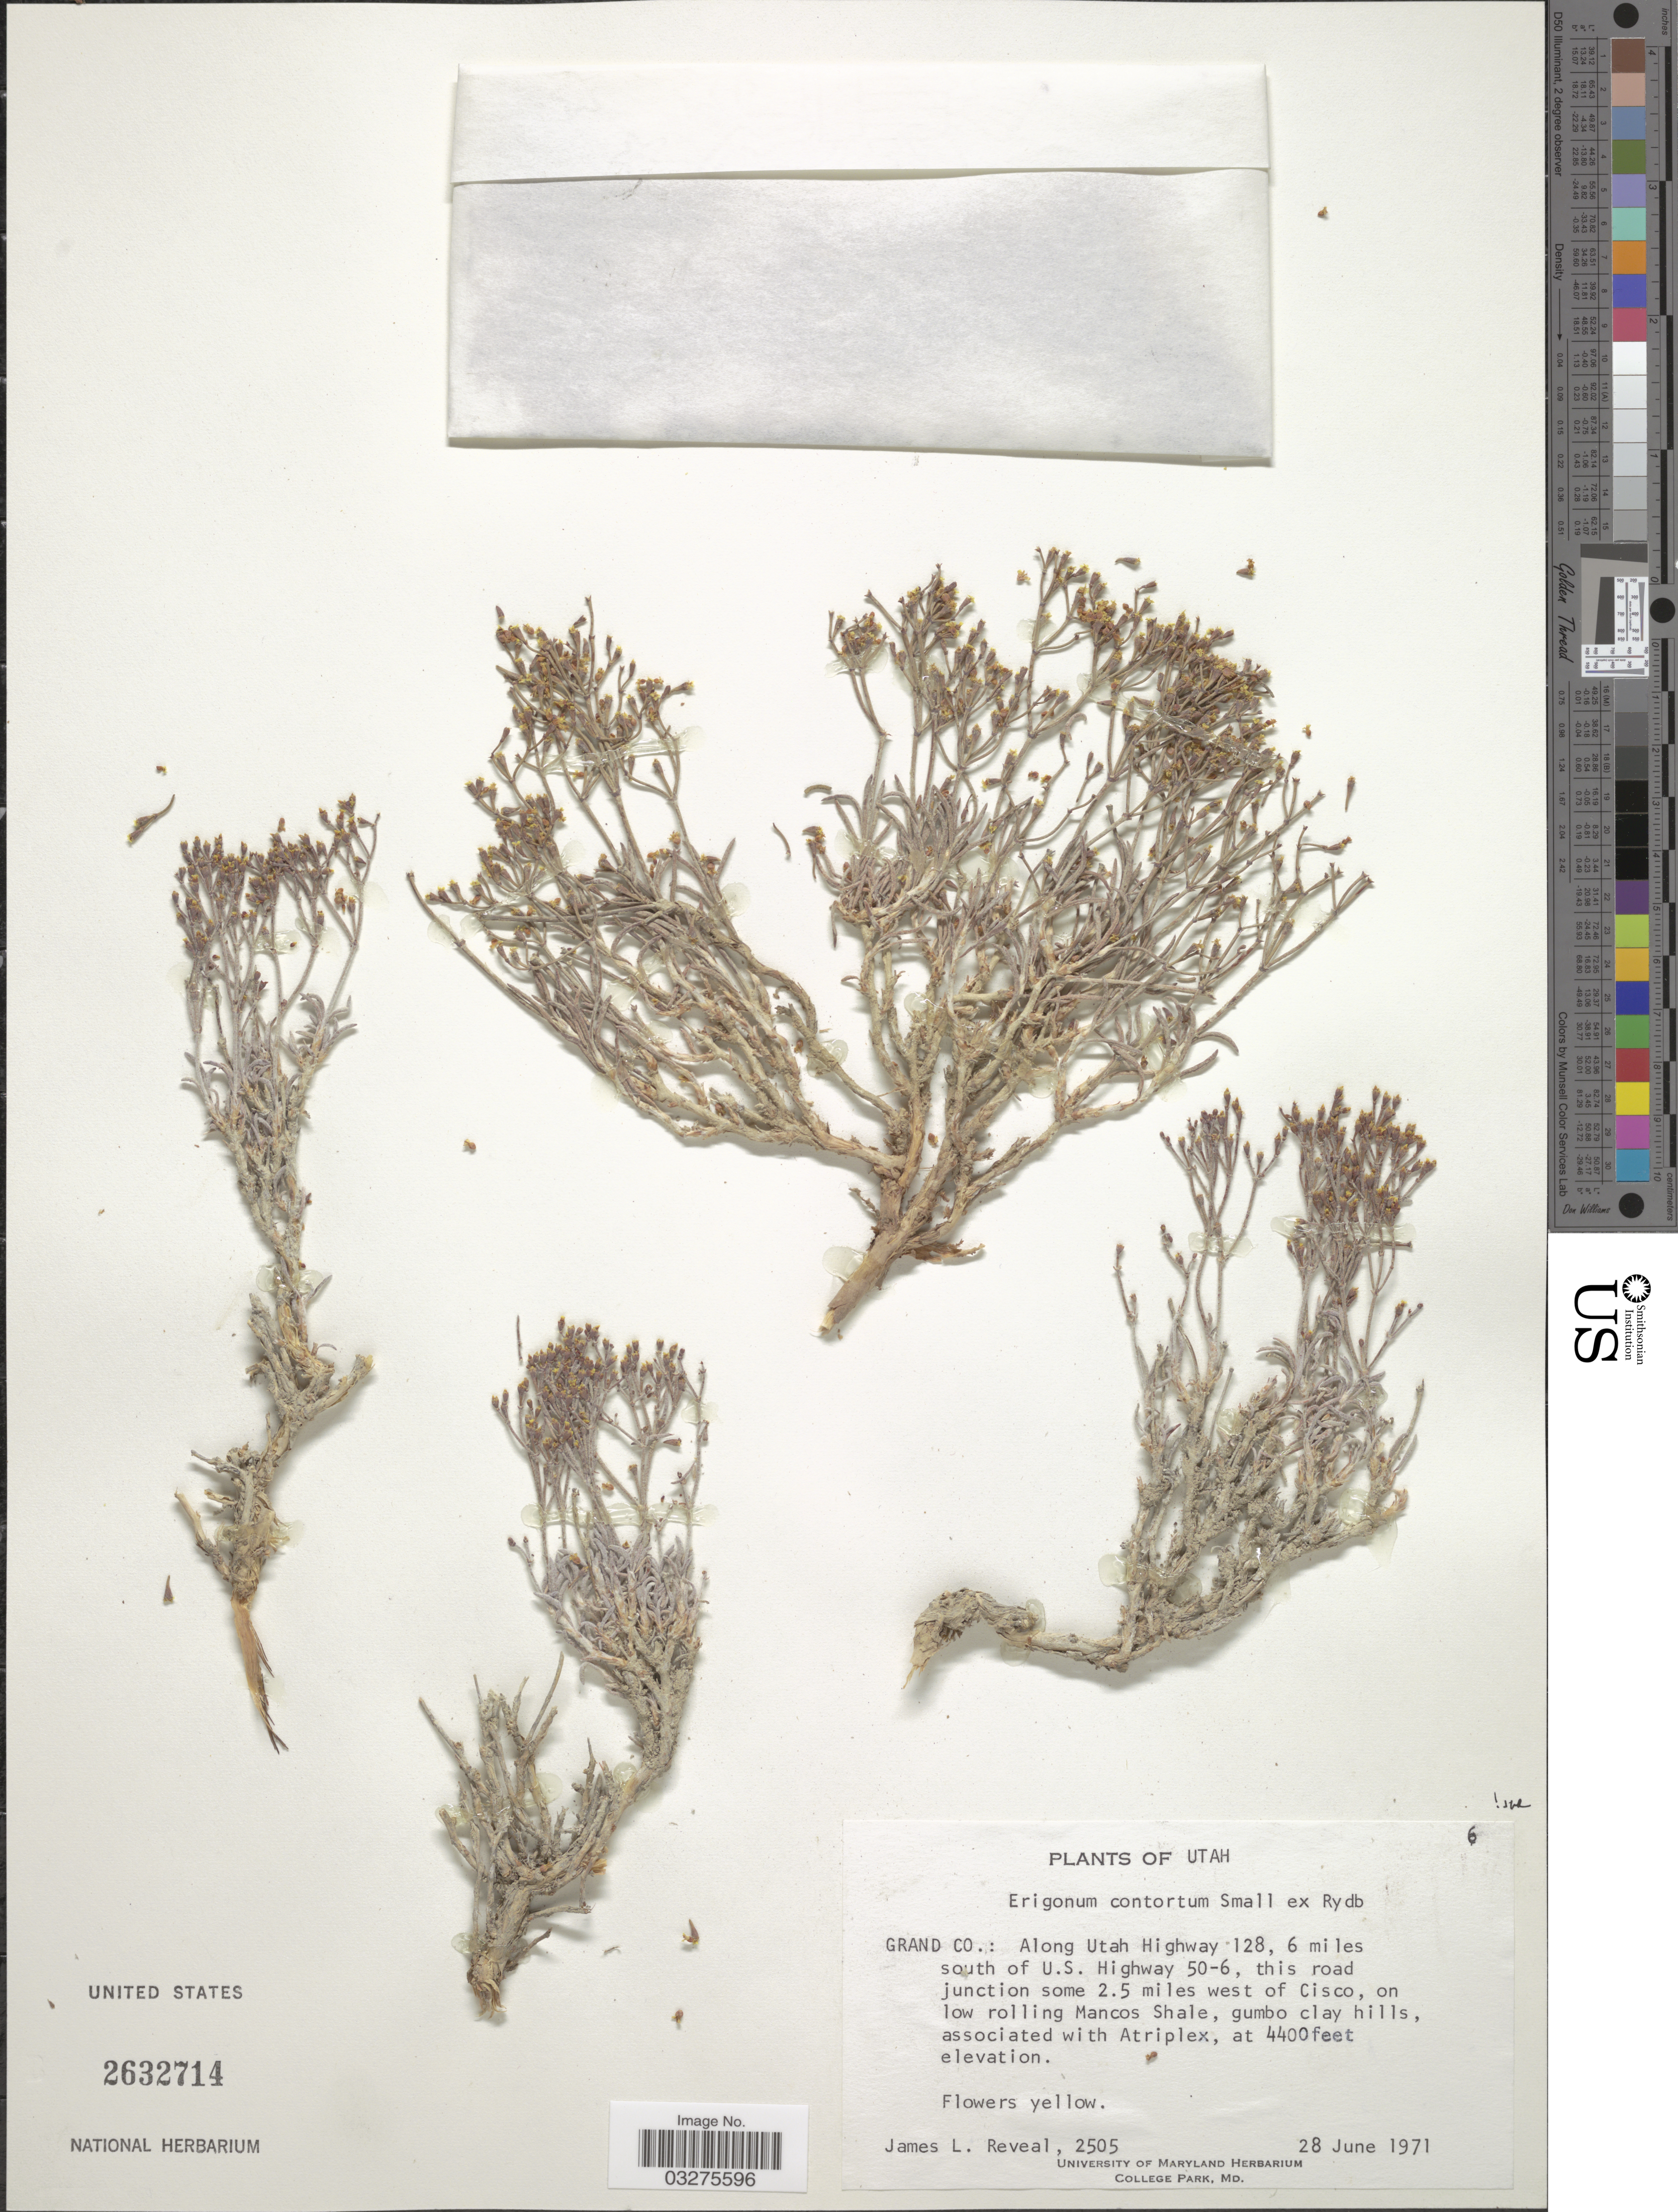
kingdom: Plantae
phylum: Tracheophyta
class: Magnoliopsida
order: Caryophyllales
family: Polygonaceae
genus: Eriogonum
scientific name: Eriogonum contortum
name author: Small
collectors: J. L. Reveal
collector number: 2505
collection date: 1971-06-28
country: United States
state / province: Utah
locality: Grand Co.: Along Utah HIghway 128, 6 miles south of U.S. Highway 50-6, this road junction some 2.5 miles west of Cisco, on low rolling Mancos Shale.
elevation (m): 1341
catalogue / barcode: US 2632714